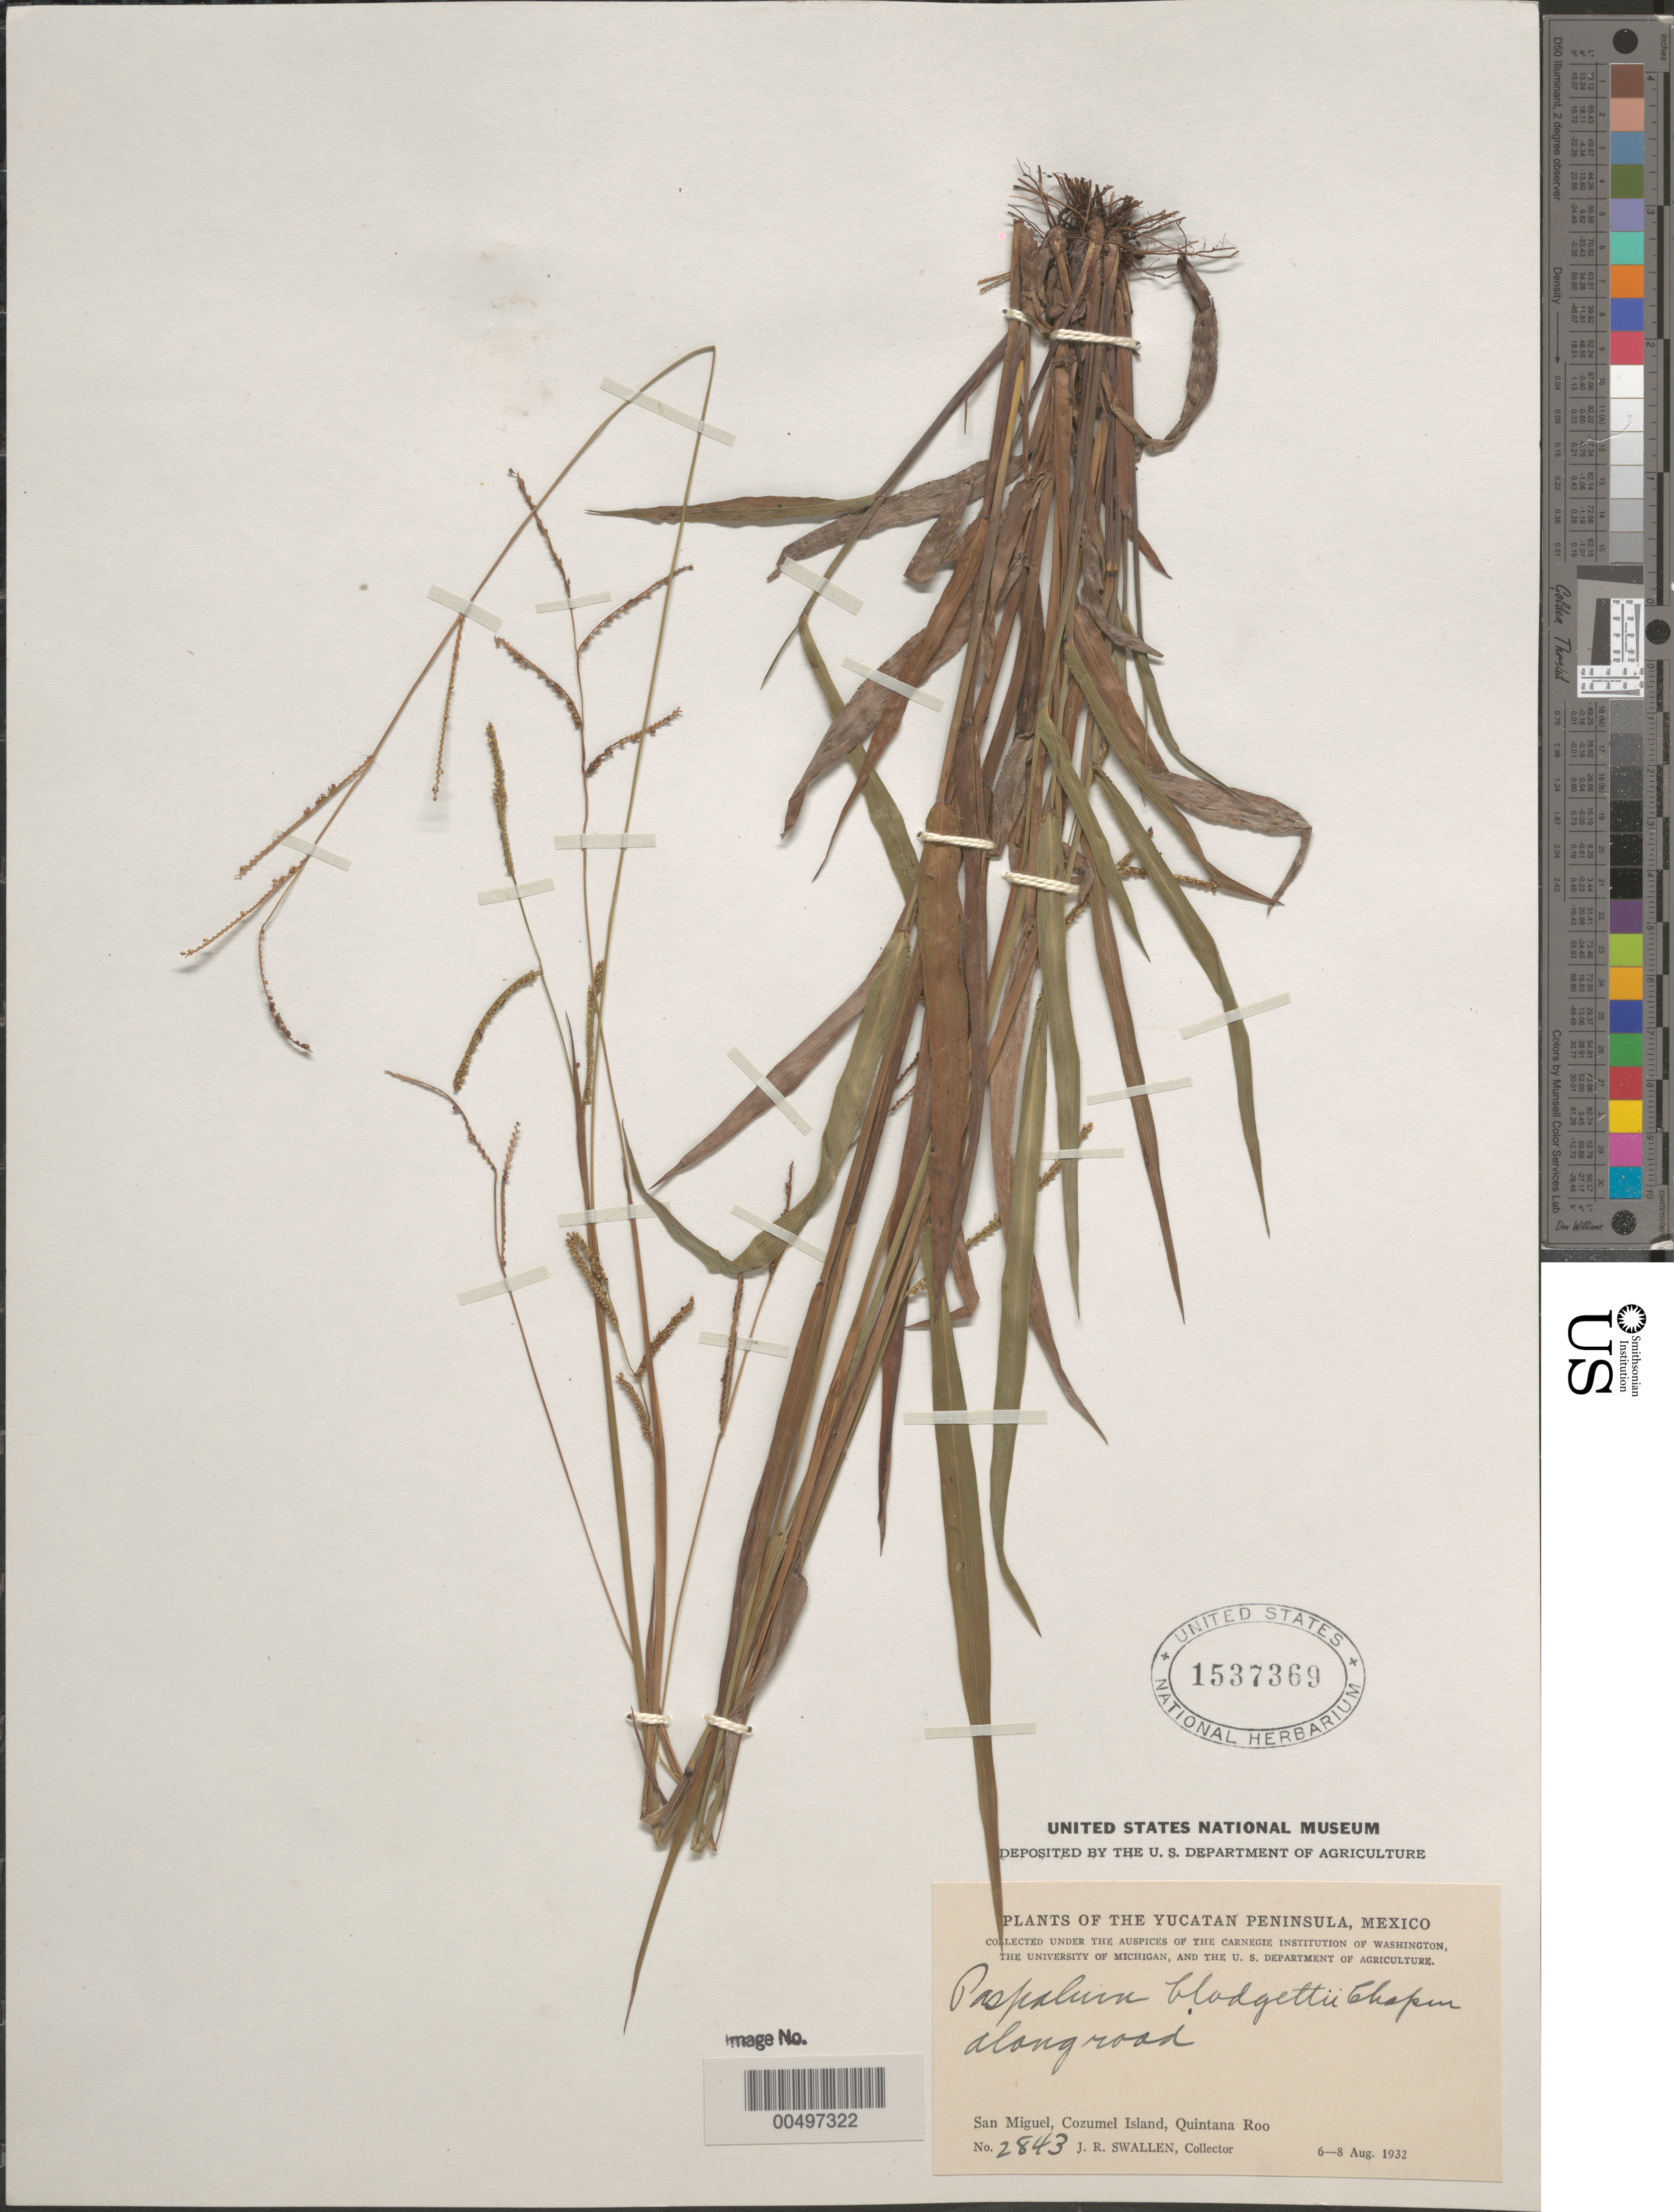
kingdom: Plantae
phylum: Tracheophyta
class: Liliopsida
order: Poales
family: Poaceae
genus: Paspalum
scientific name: Paspalum blodgettii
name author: Chapm.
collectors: J. R. Swallen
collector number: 2843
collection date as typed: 6 Aug 1932 to 8 Aug 1932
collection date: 1932-08-06/1932-08-08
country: Mexico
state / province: Quintana Roo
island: Cozumel Island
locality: Yucatan Peninsula, San Miguel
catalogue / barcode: US 1537369